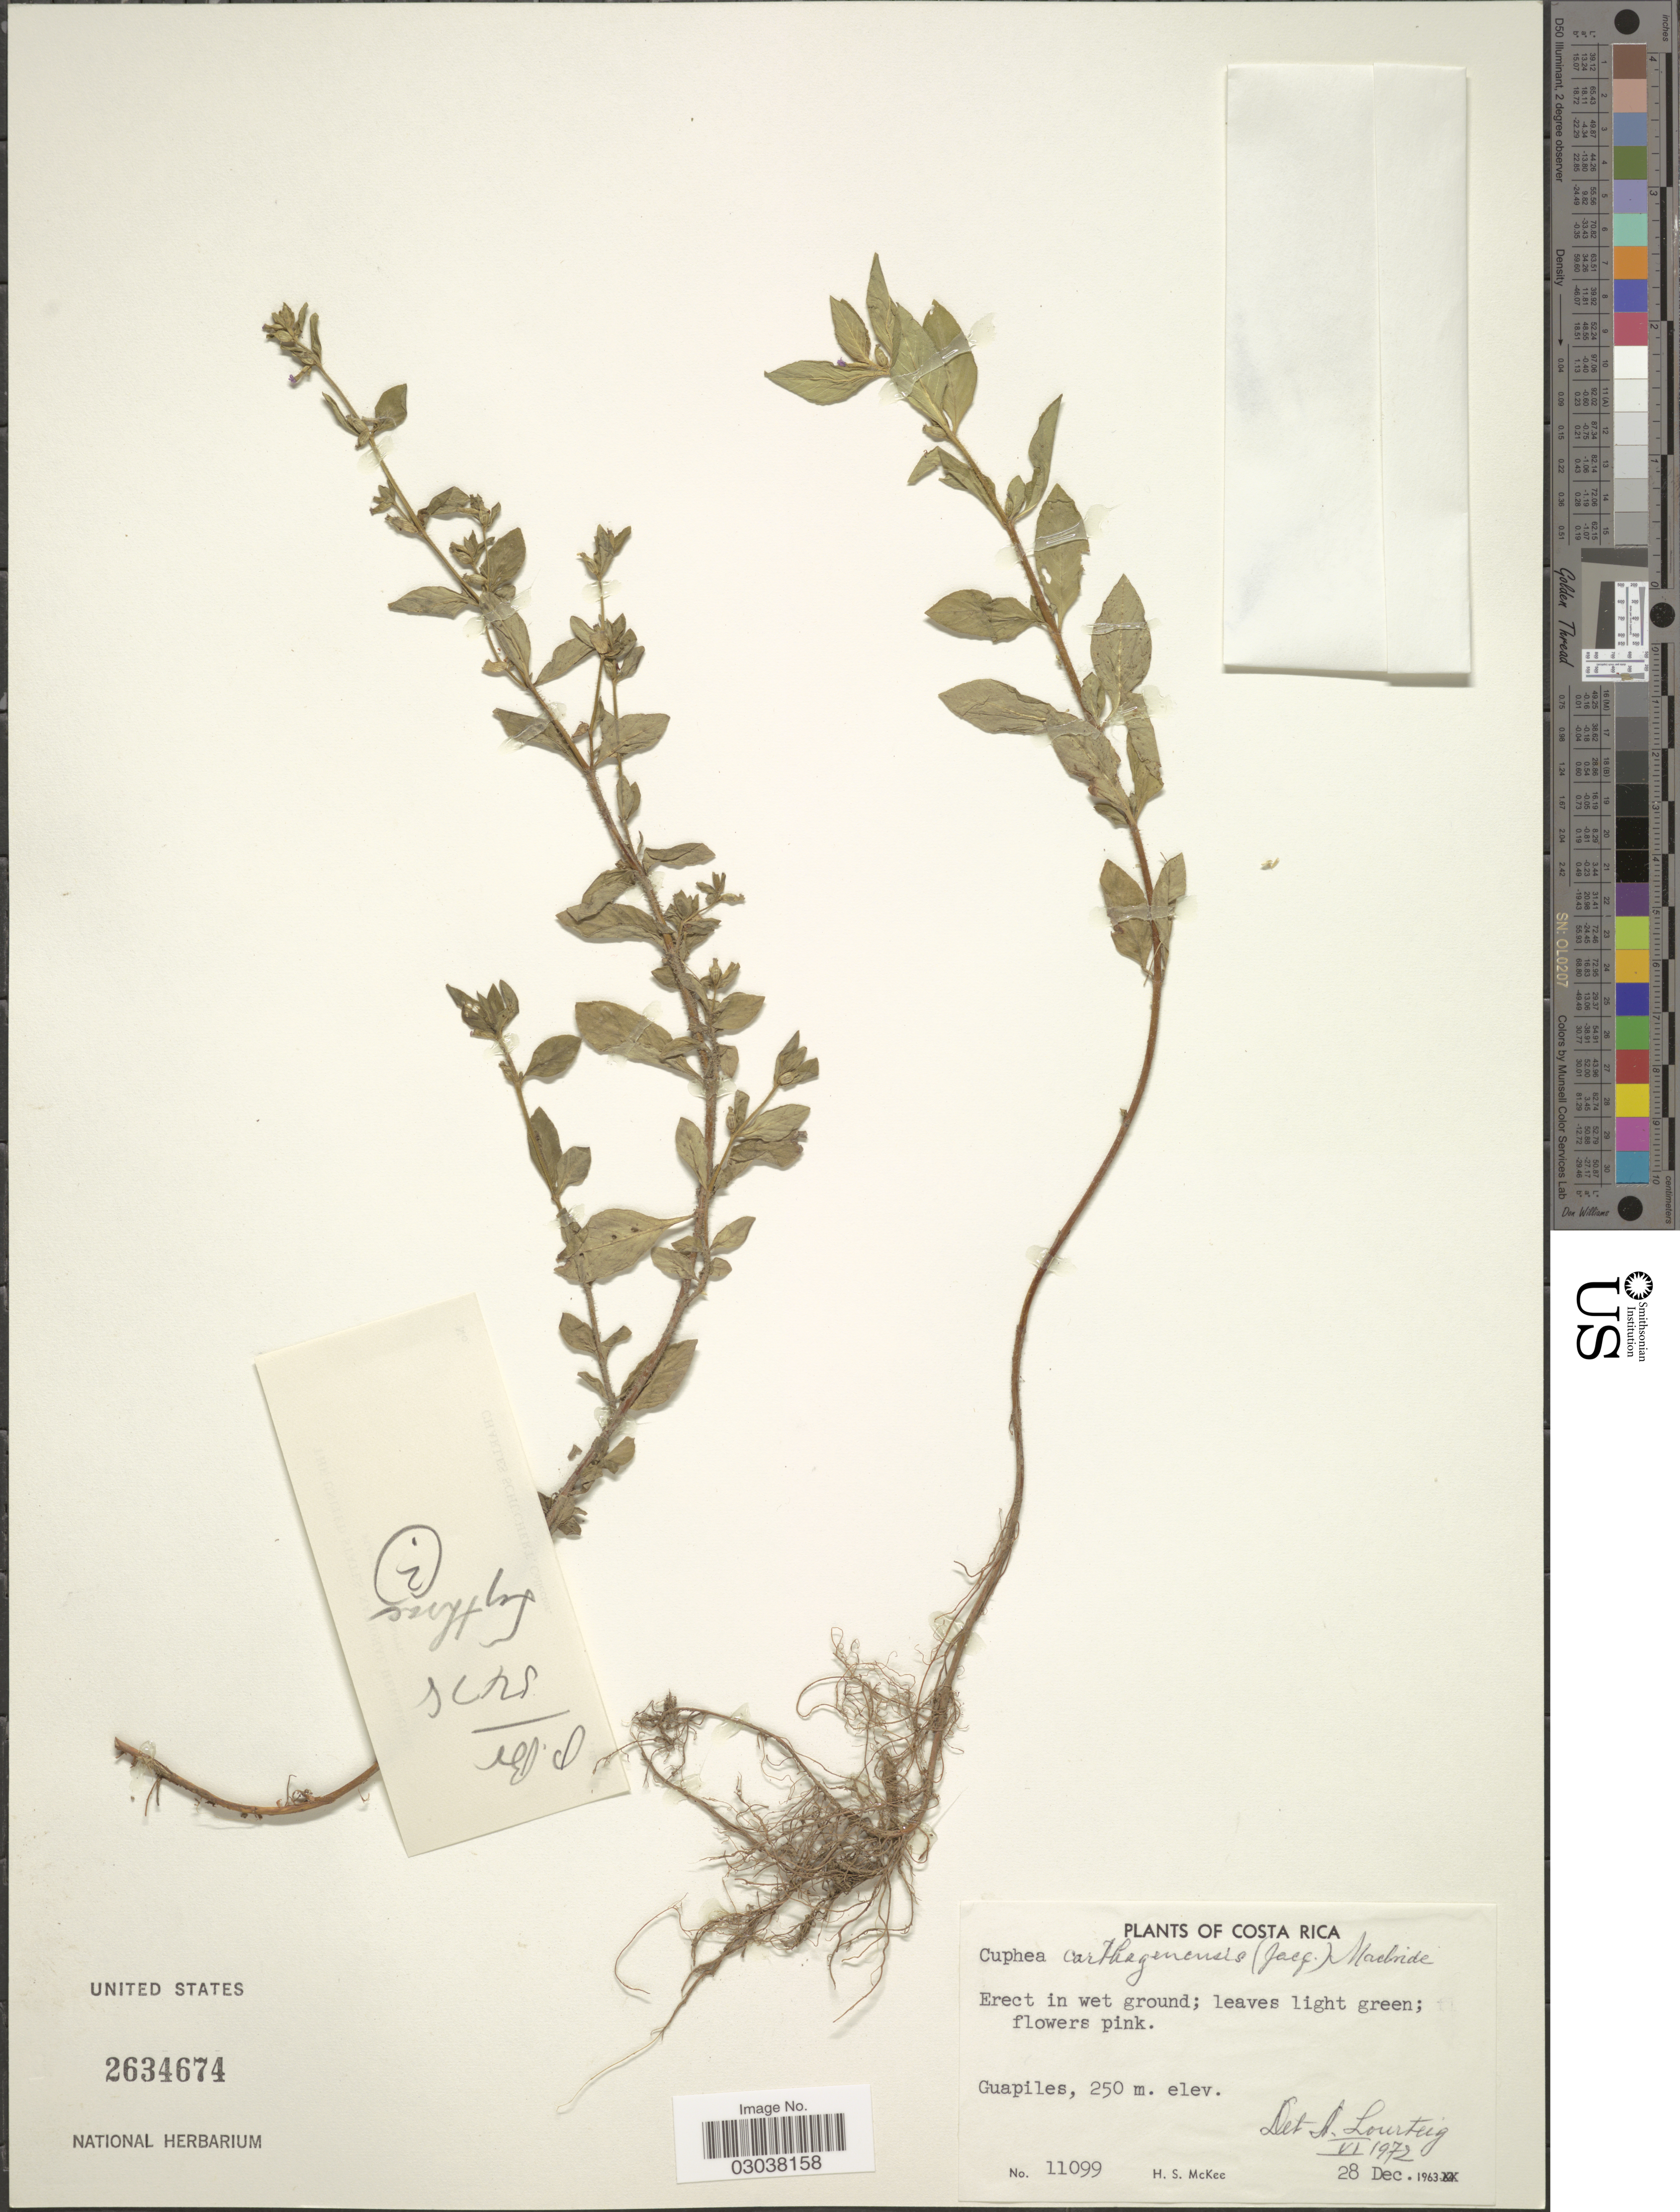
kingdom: Plantae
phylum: Tracheophyta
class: Magnoliopsida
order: Myrtales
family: Lythraceae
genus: Cuphea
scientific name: Cuphea carthagenensis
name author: (Jacq.) J.F. Macbr.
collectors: H. S. McKee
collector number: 11099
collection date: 1963-12-28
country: Costa Rica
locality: Guapiles.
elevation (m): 250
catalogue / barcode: US 2634674